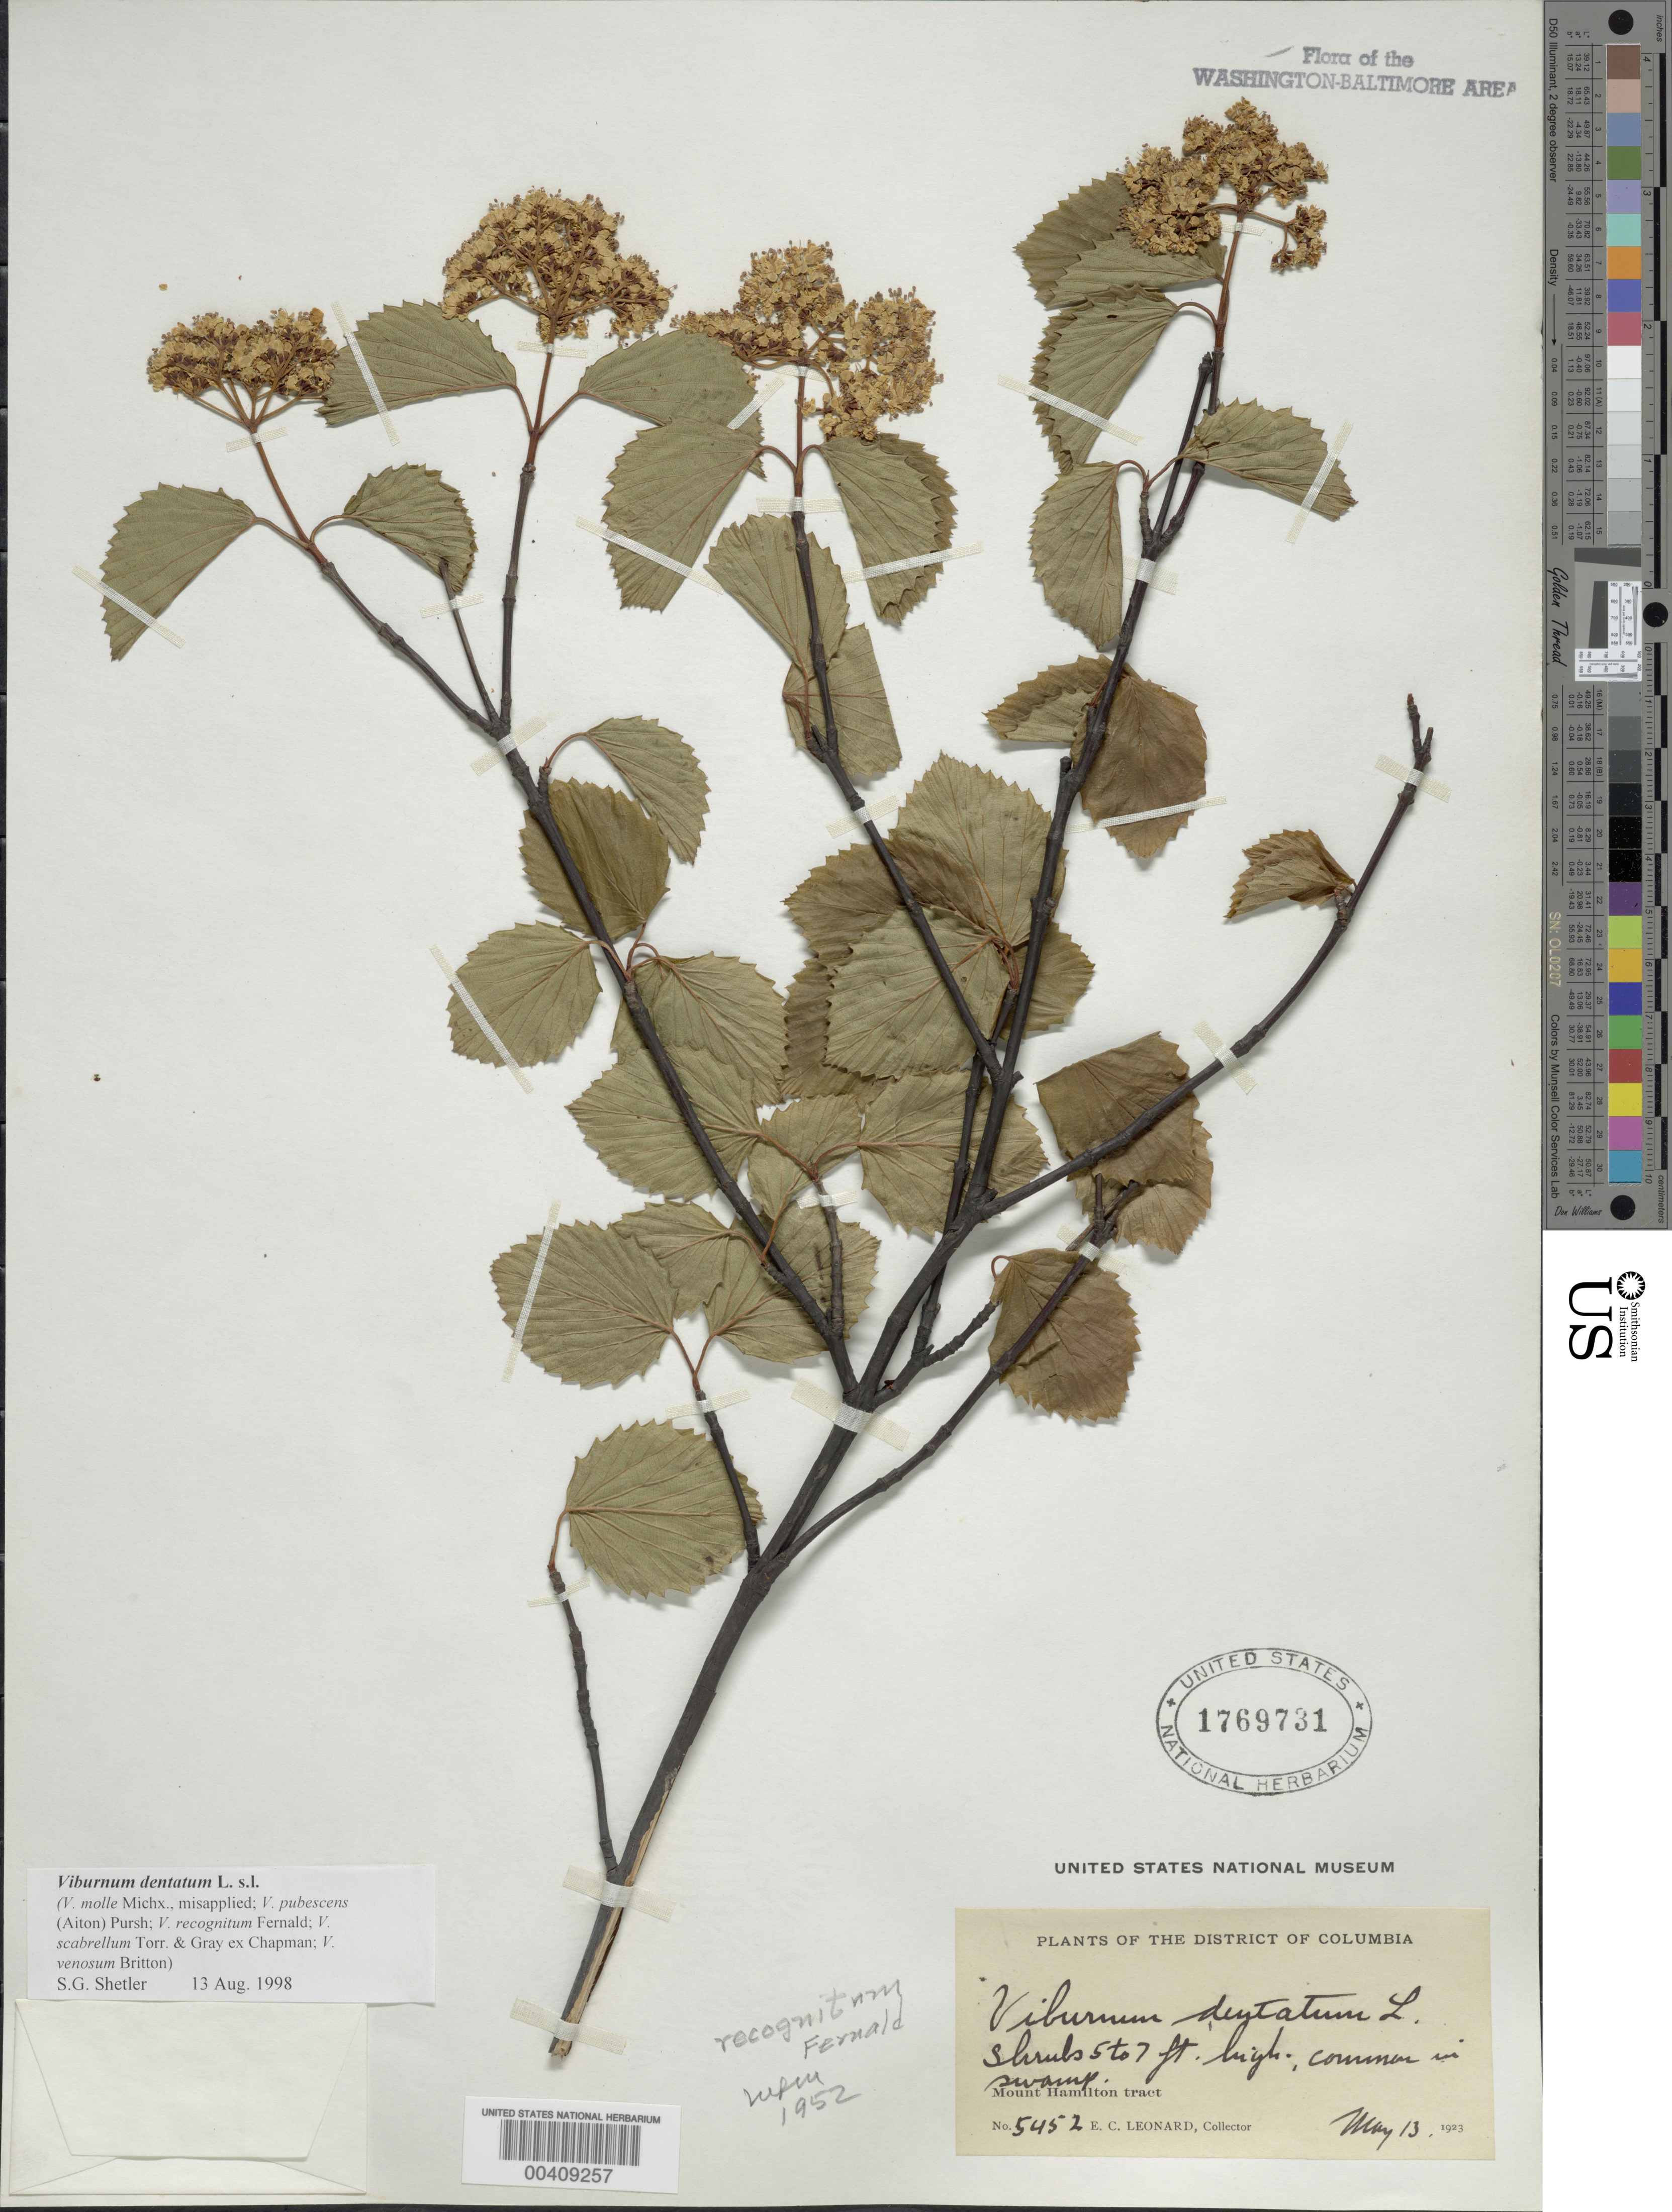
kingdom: Plantae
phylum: Tracheophyta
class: Magnoliopsida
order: Dipsacales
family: Viburnaceae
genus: Viburnum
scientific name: Viburnum dentatum var. recognitum ined.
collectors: E. C. Leonard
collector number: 5452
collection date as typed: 13 May 1923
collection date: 1923-05-13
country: United States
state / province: District of Columbia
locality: Mt. Hamilton Tract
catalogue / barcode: US 1769731